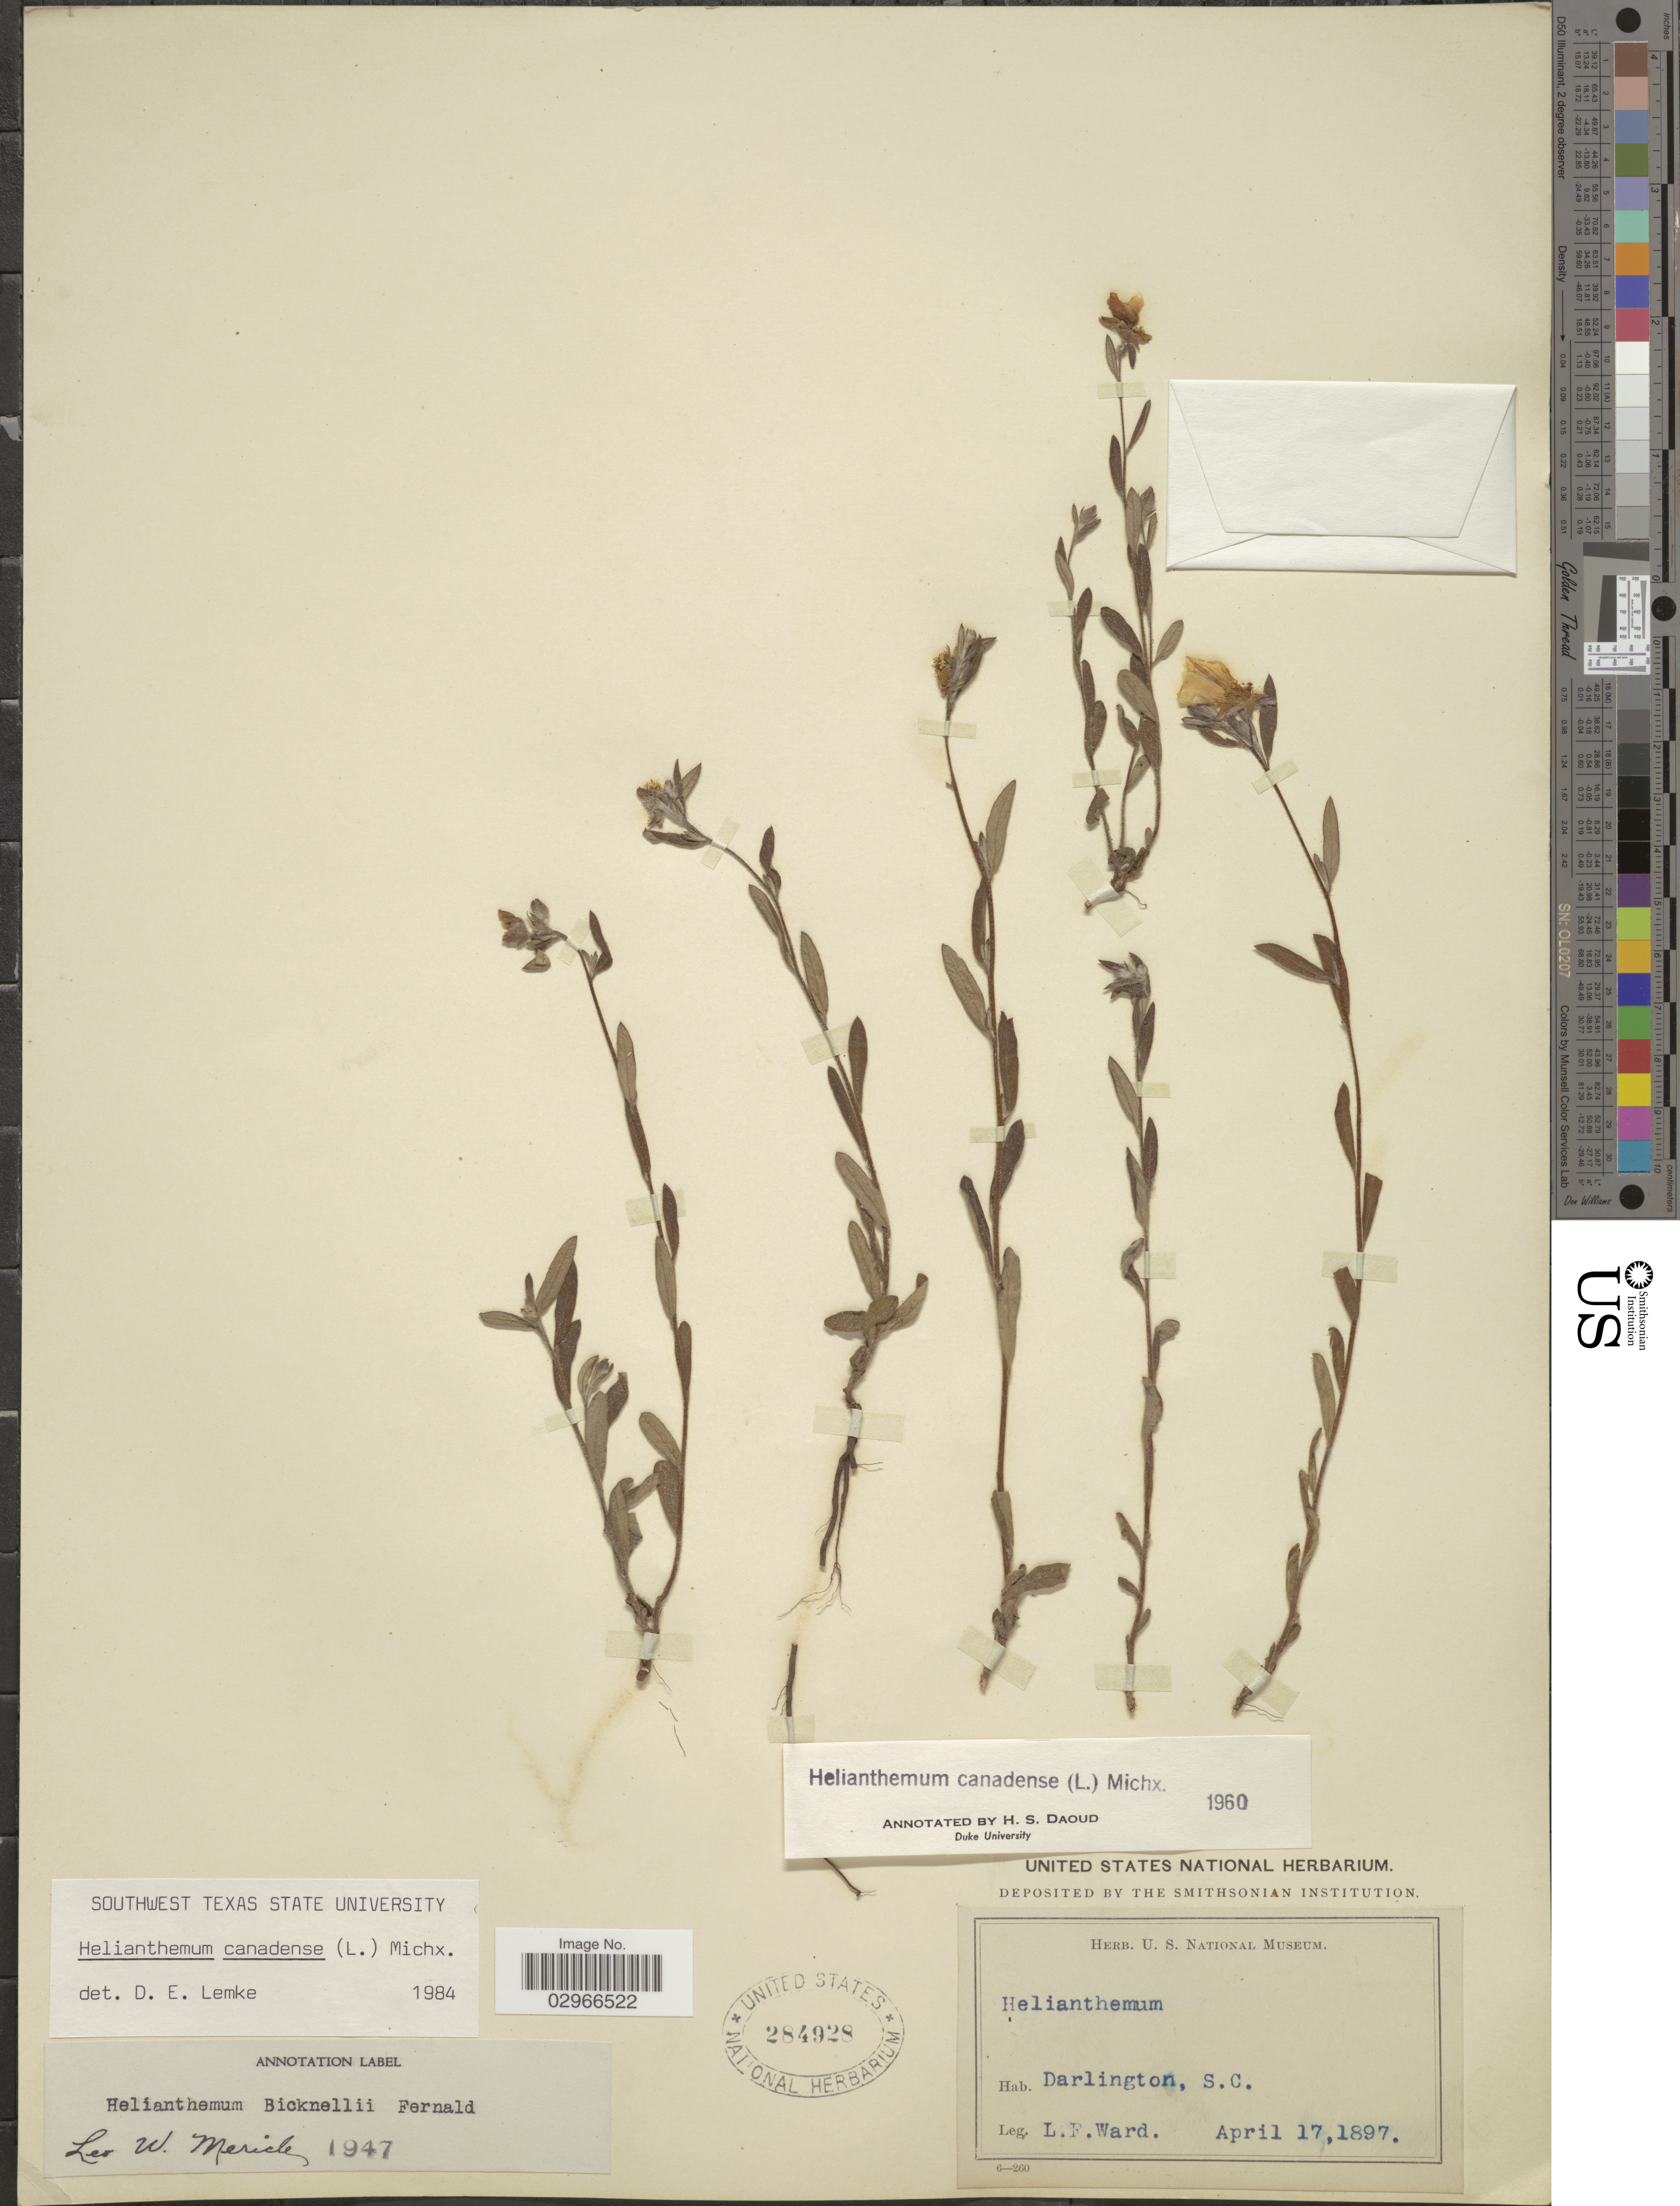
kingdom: Plantae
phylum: Tracheophyta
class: Magnoliopsida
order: Malvales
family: Cistaceae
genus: Helianthemum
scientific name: Helianthemum canadense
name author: (L.) Michx.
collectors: L. Ward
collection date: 1897-04-17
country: United States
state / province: South Carolina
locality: Darlington, S. C.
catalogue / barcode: US 284928